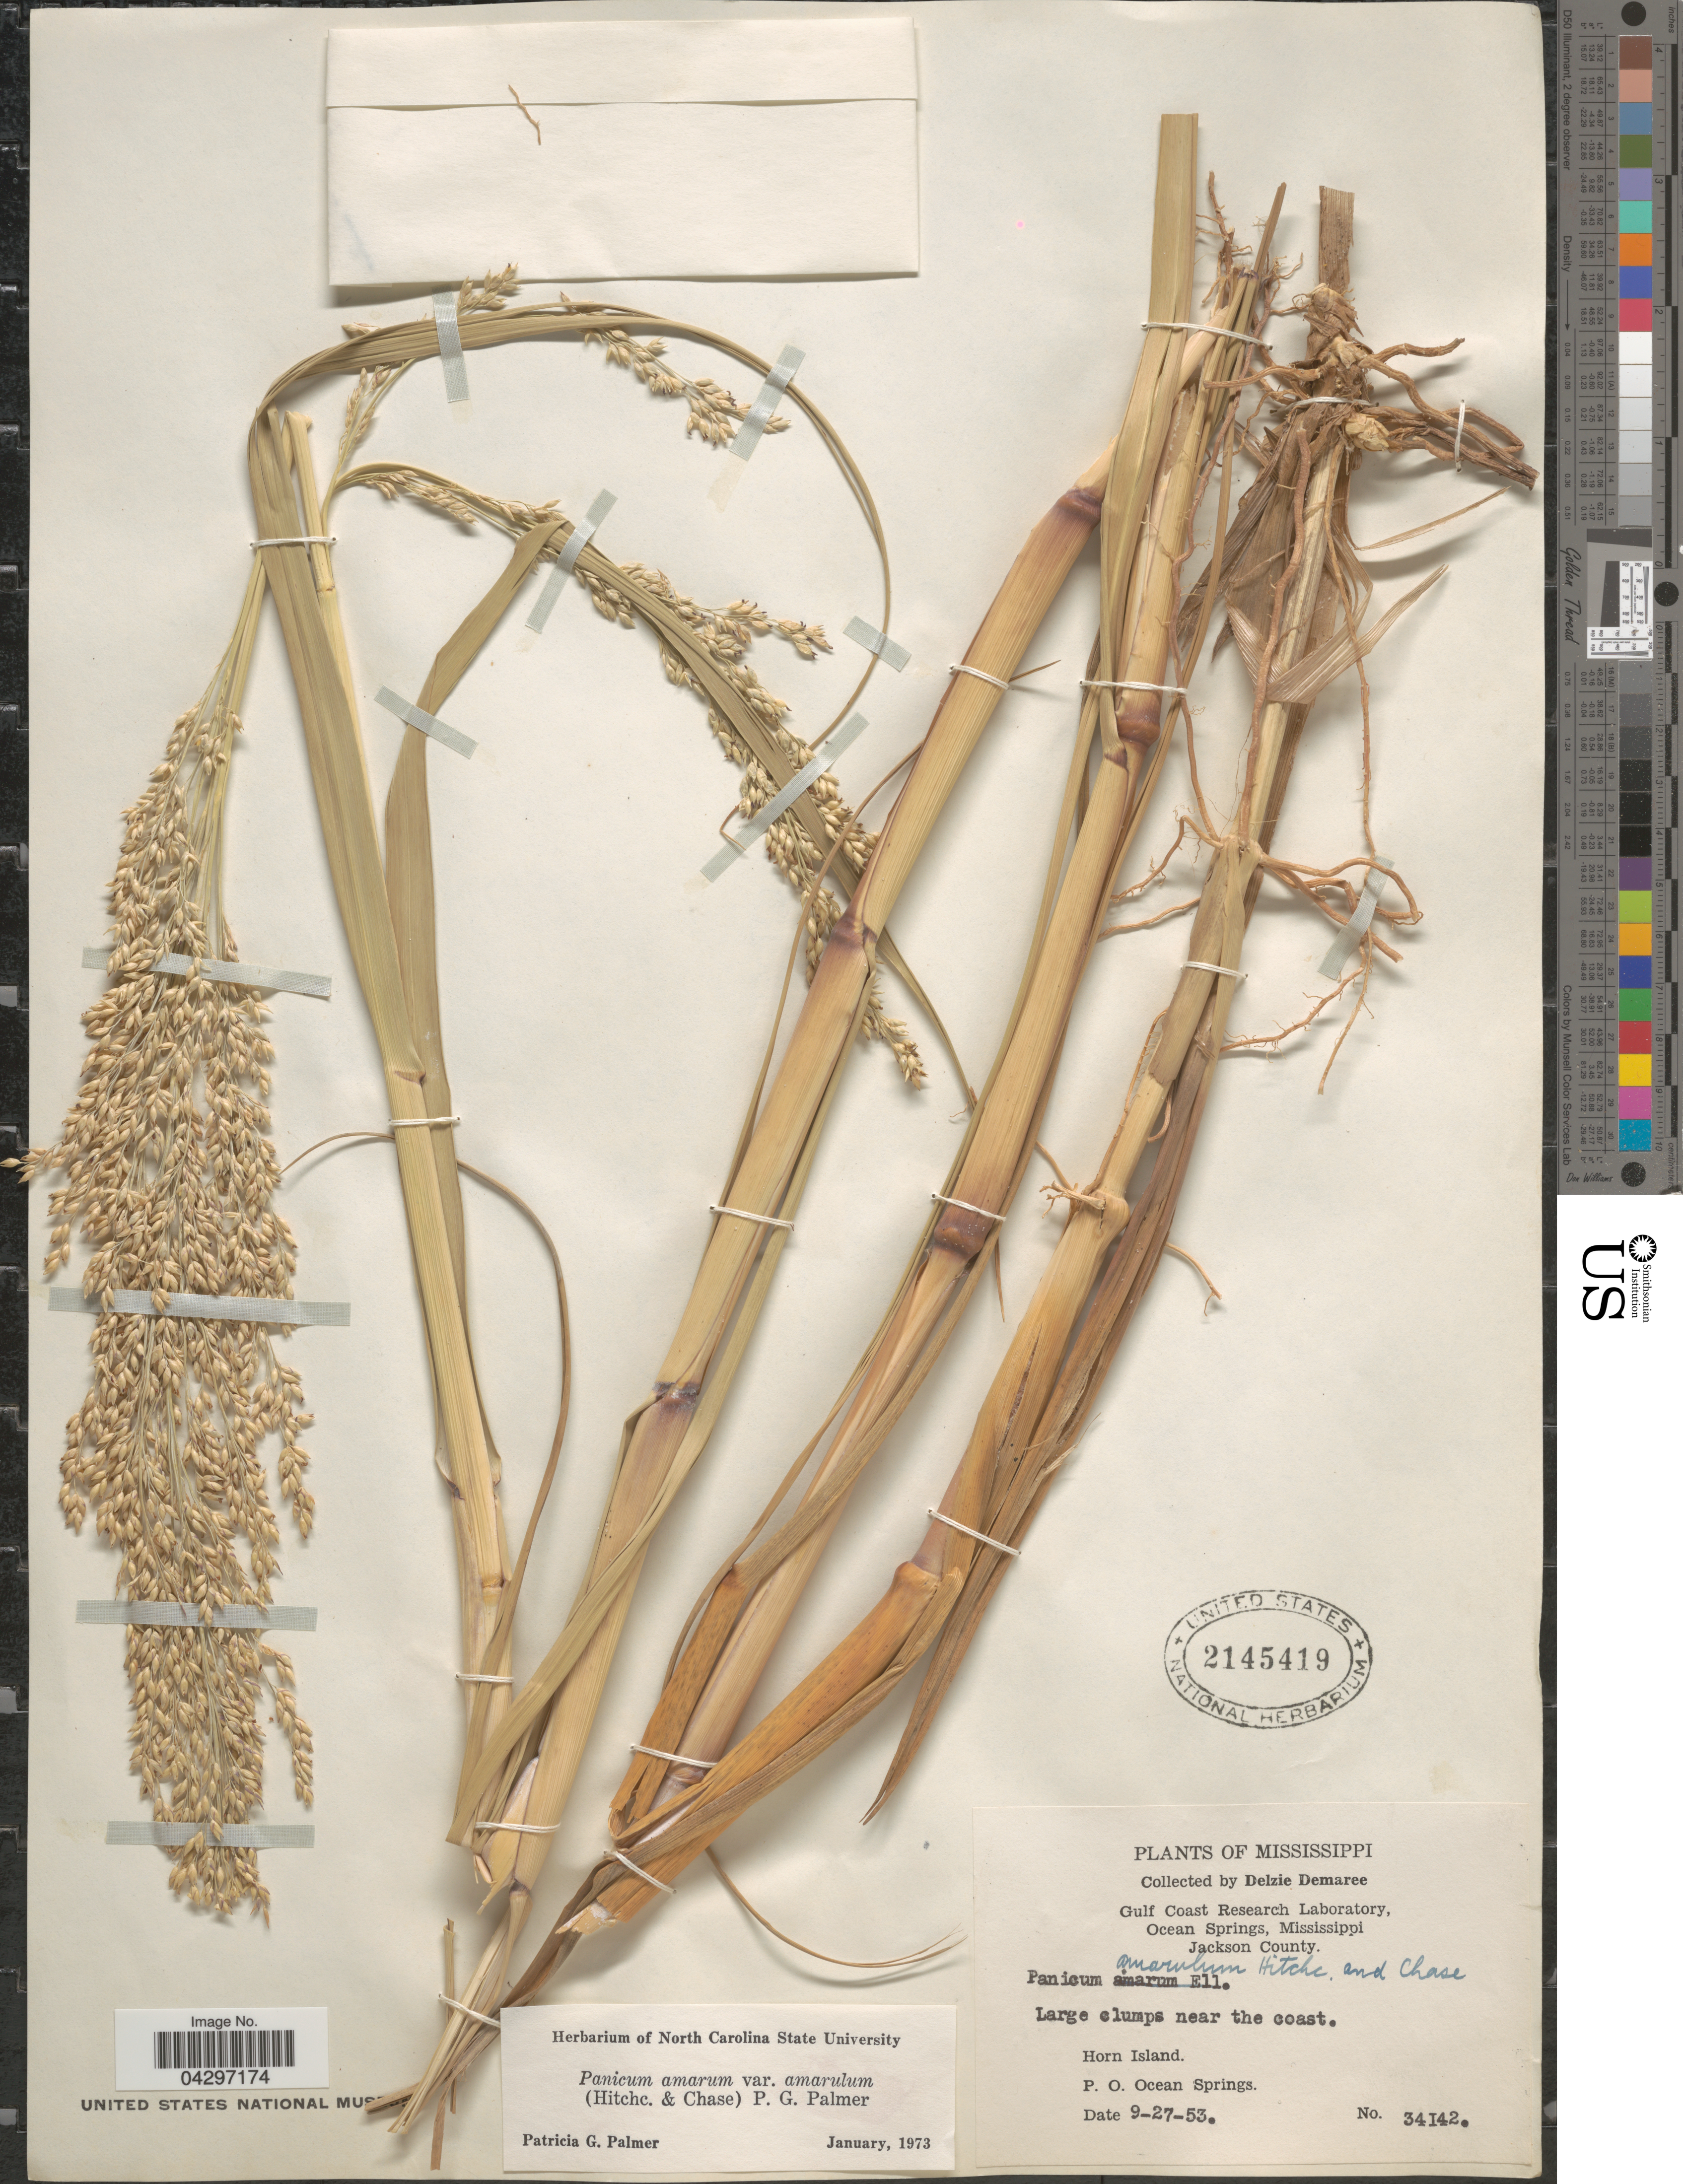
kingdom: Plantae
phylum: Tracheophyta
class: Liliopsida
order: Poales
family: Poaceae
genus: Panicum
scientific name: Panicum amarum var. amarulum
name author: (Hitchc. & Chase) Freckmann & Lelong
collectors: D. Demaree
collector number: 34142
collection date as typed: Transcribed d/m/y: 27/9/53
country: United States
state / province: Mississippi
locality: Ocean Springs, Jackson County. Large clumps near the coast. Horn Island. P. O. Ocean Springs.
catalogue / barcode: US 2145419